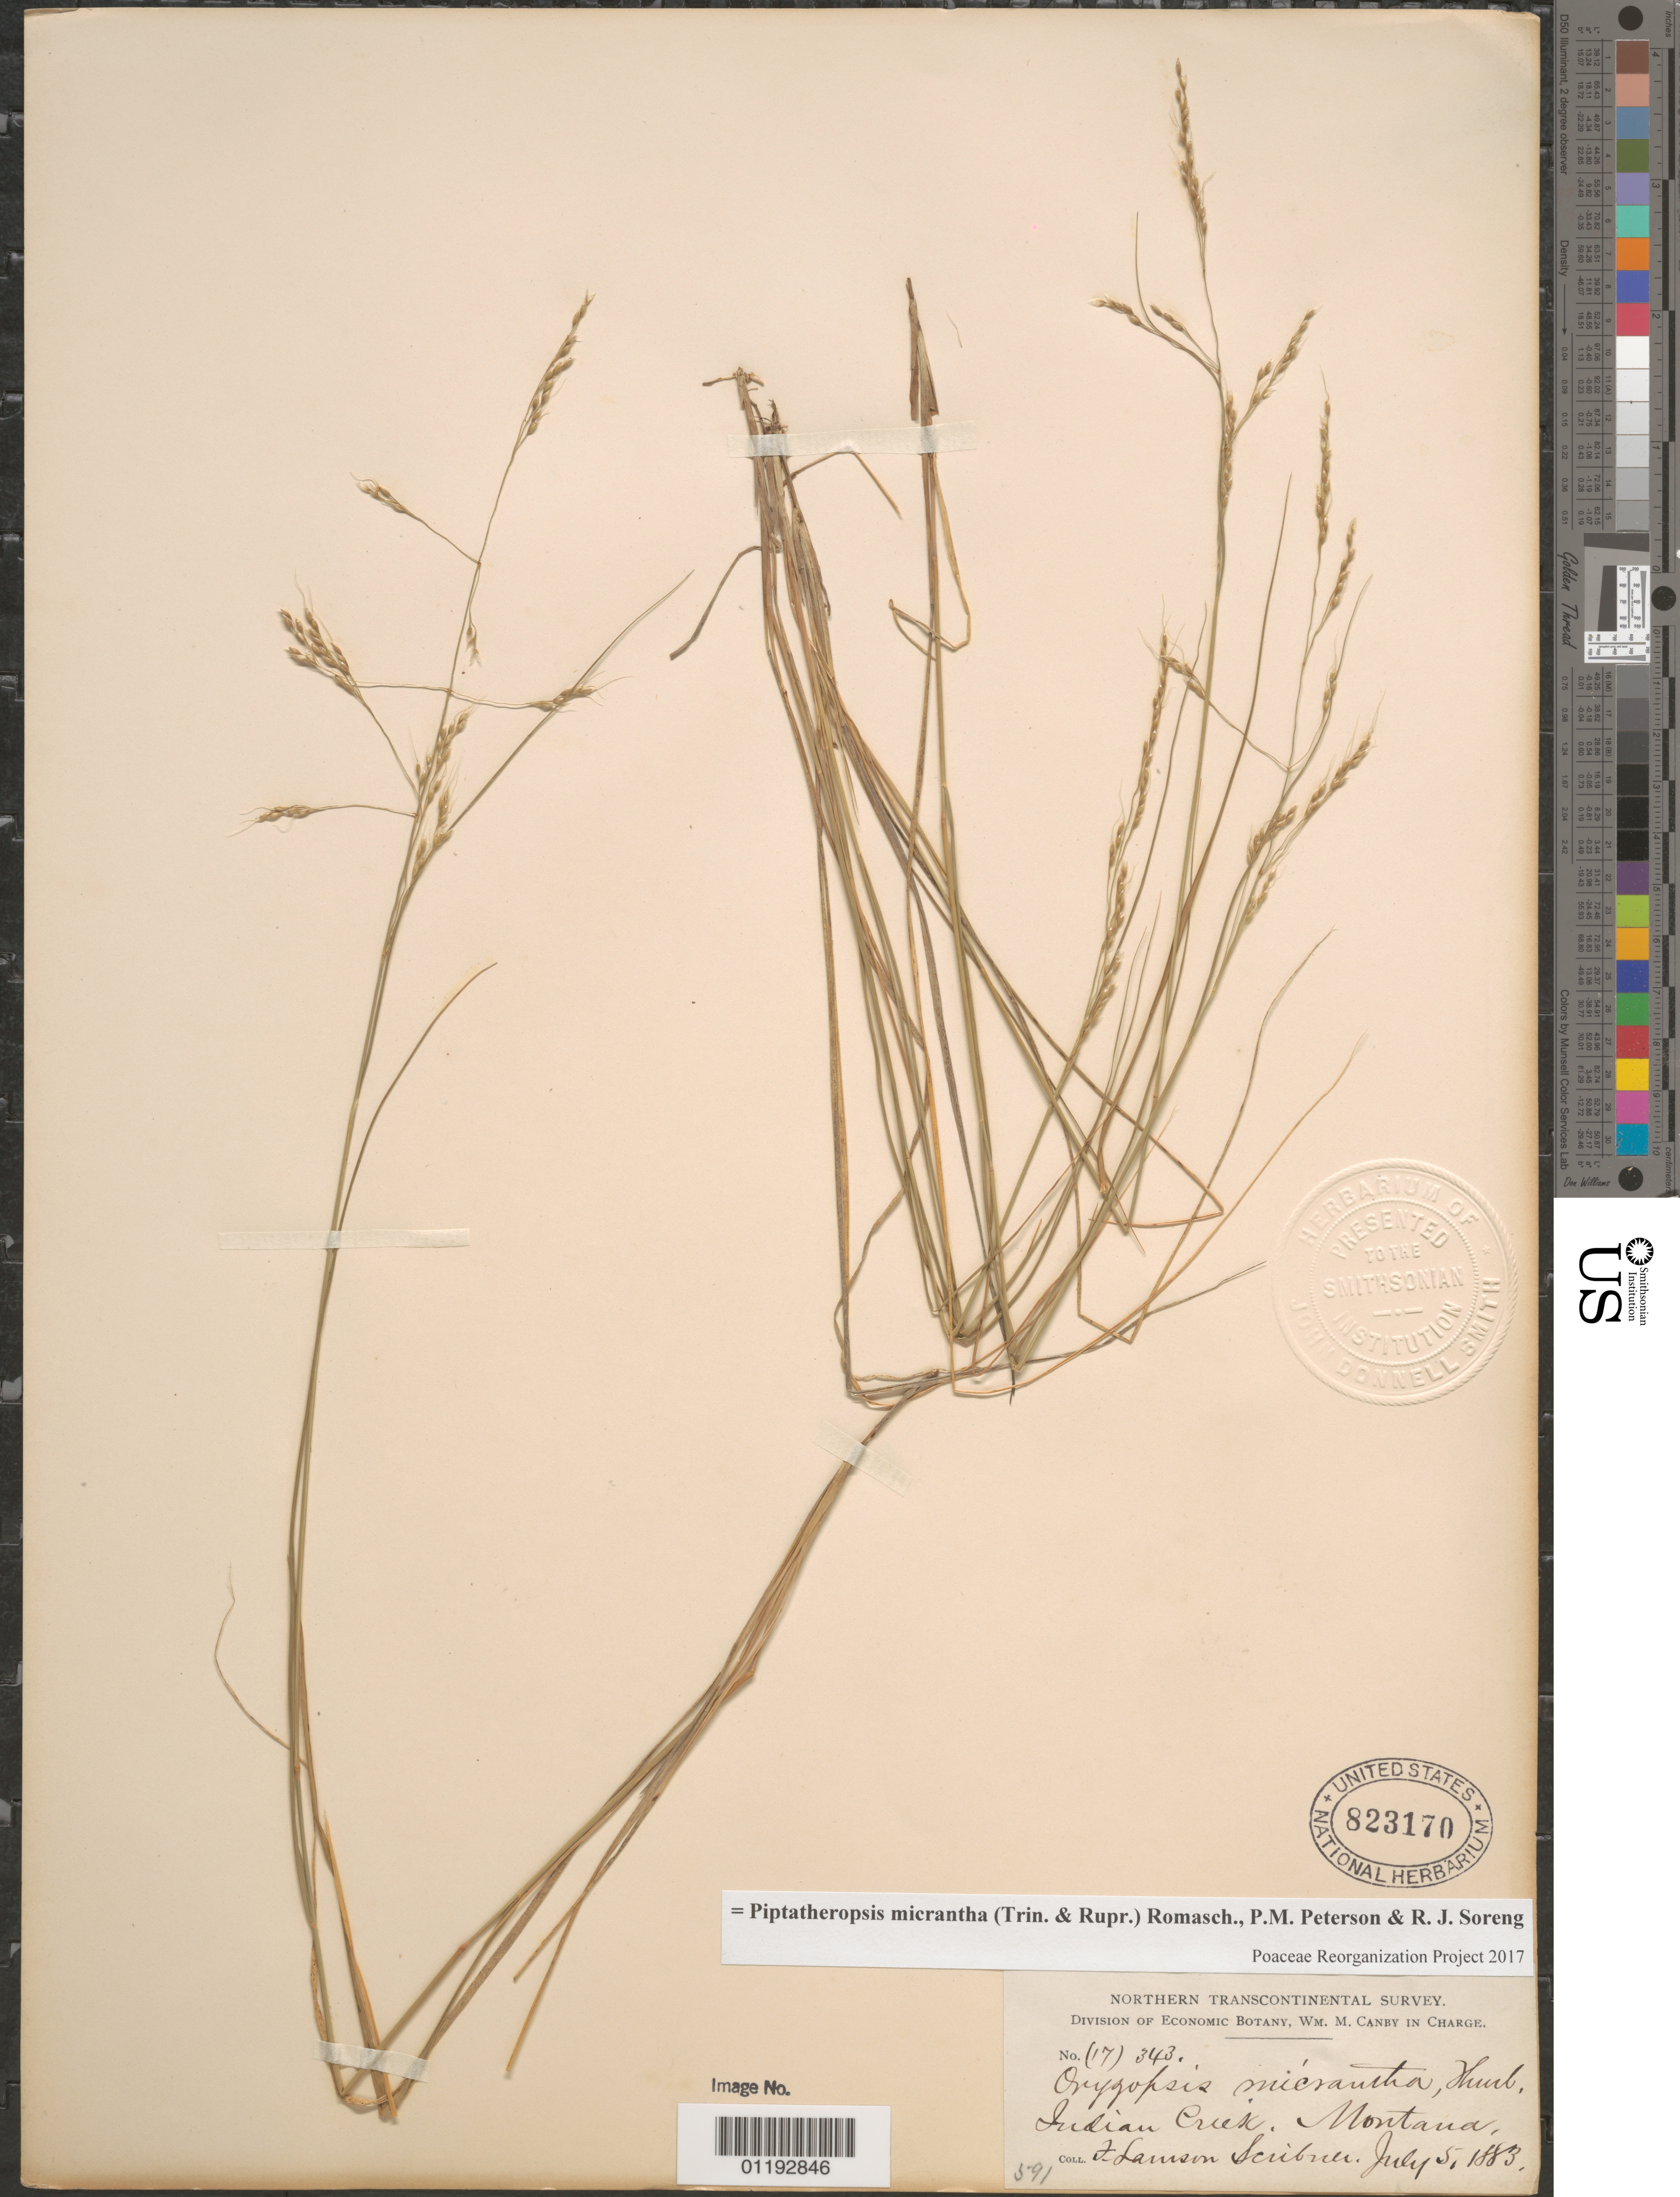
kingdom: Plantae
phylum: Tracheophyta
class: Liliopsida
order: Poales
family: Poaceae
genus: Piptatheropsis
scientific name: Piptatheropsis micrantha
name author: (Trin. & Rupr.) Romasch.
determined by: Poaceae Reorganization Project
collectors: F. L. Scribner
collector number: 343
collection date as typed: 05 Jul 1883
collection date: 1883-07-05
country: United States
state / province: Montana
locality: Indian Creek.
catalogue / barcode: US 823170